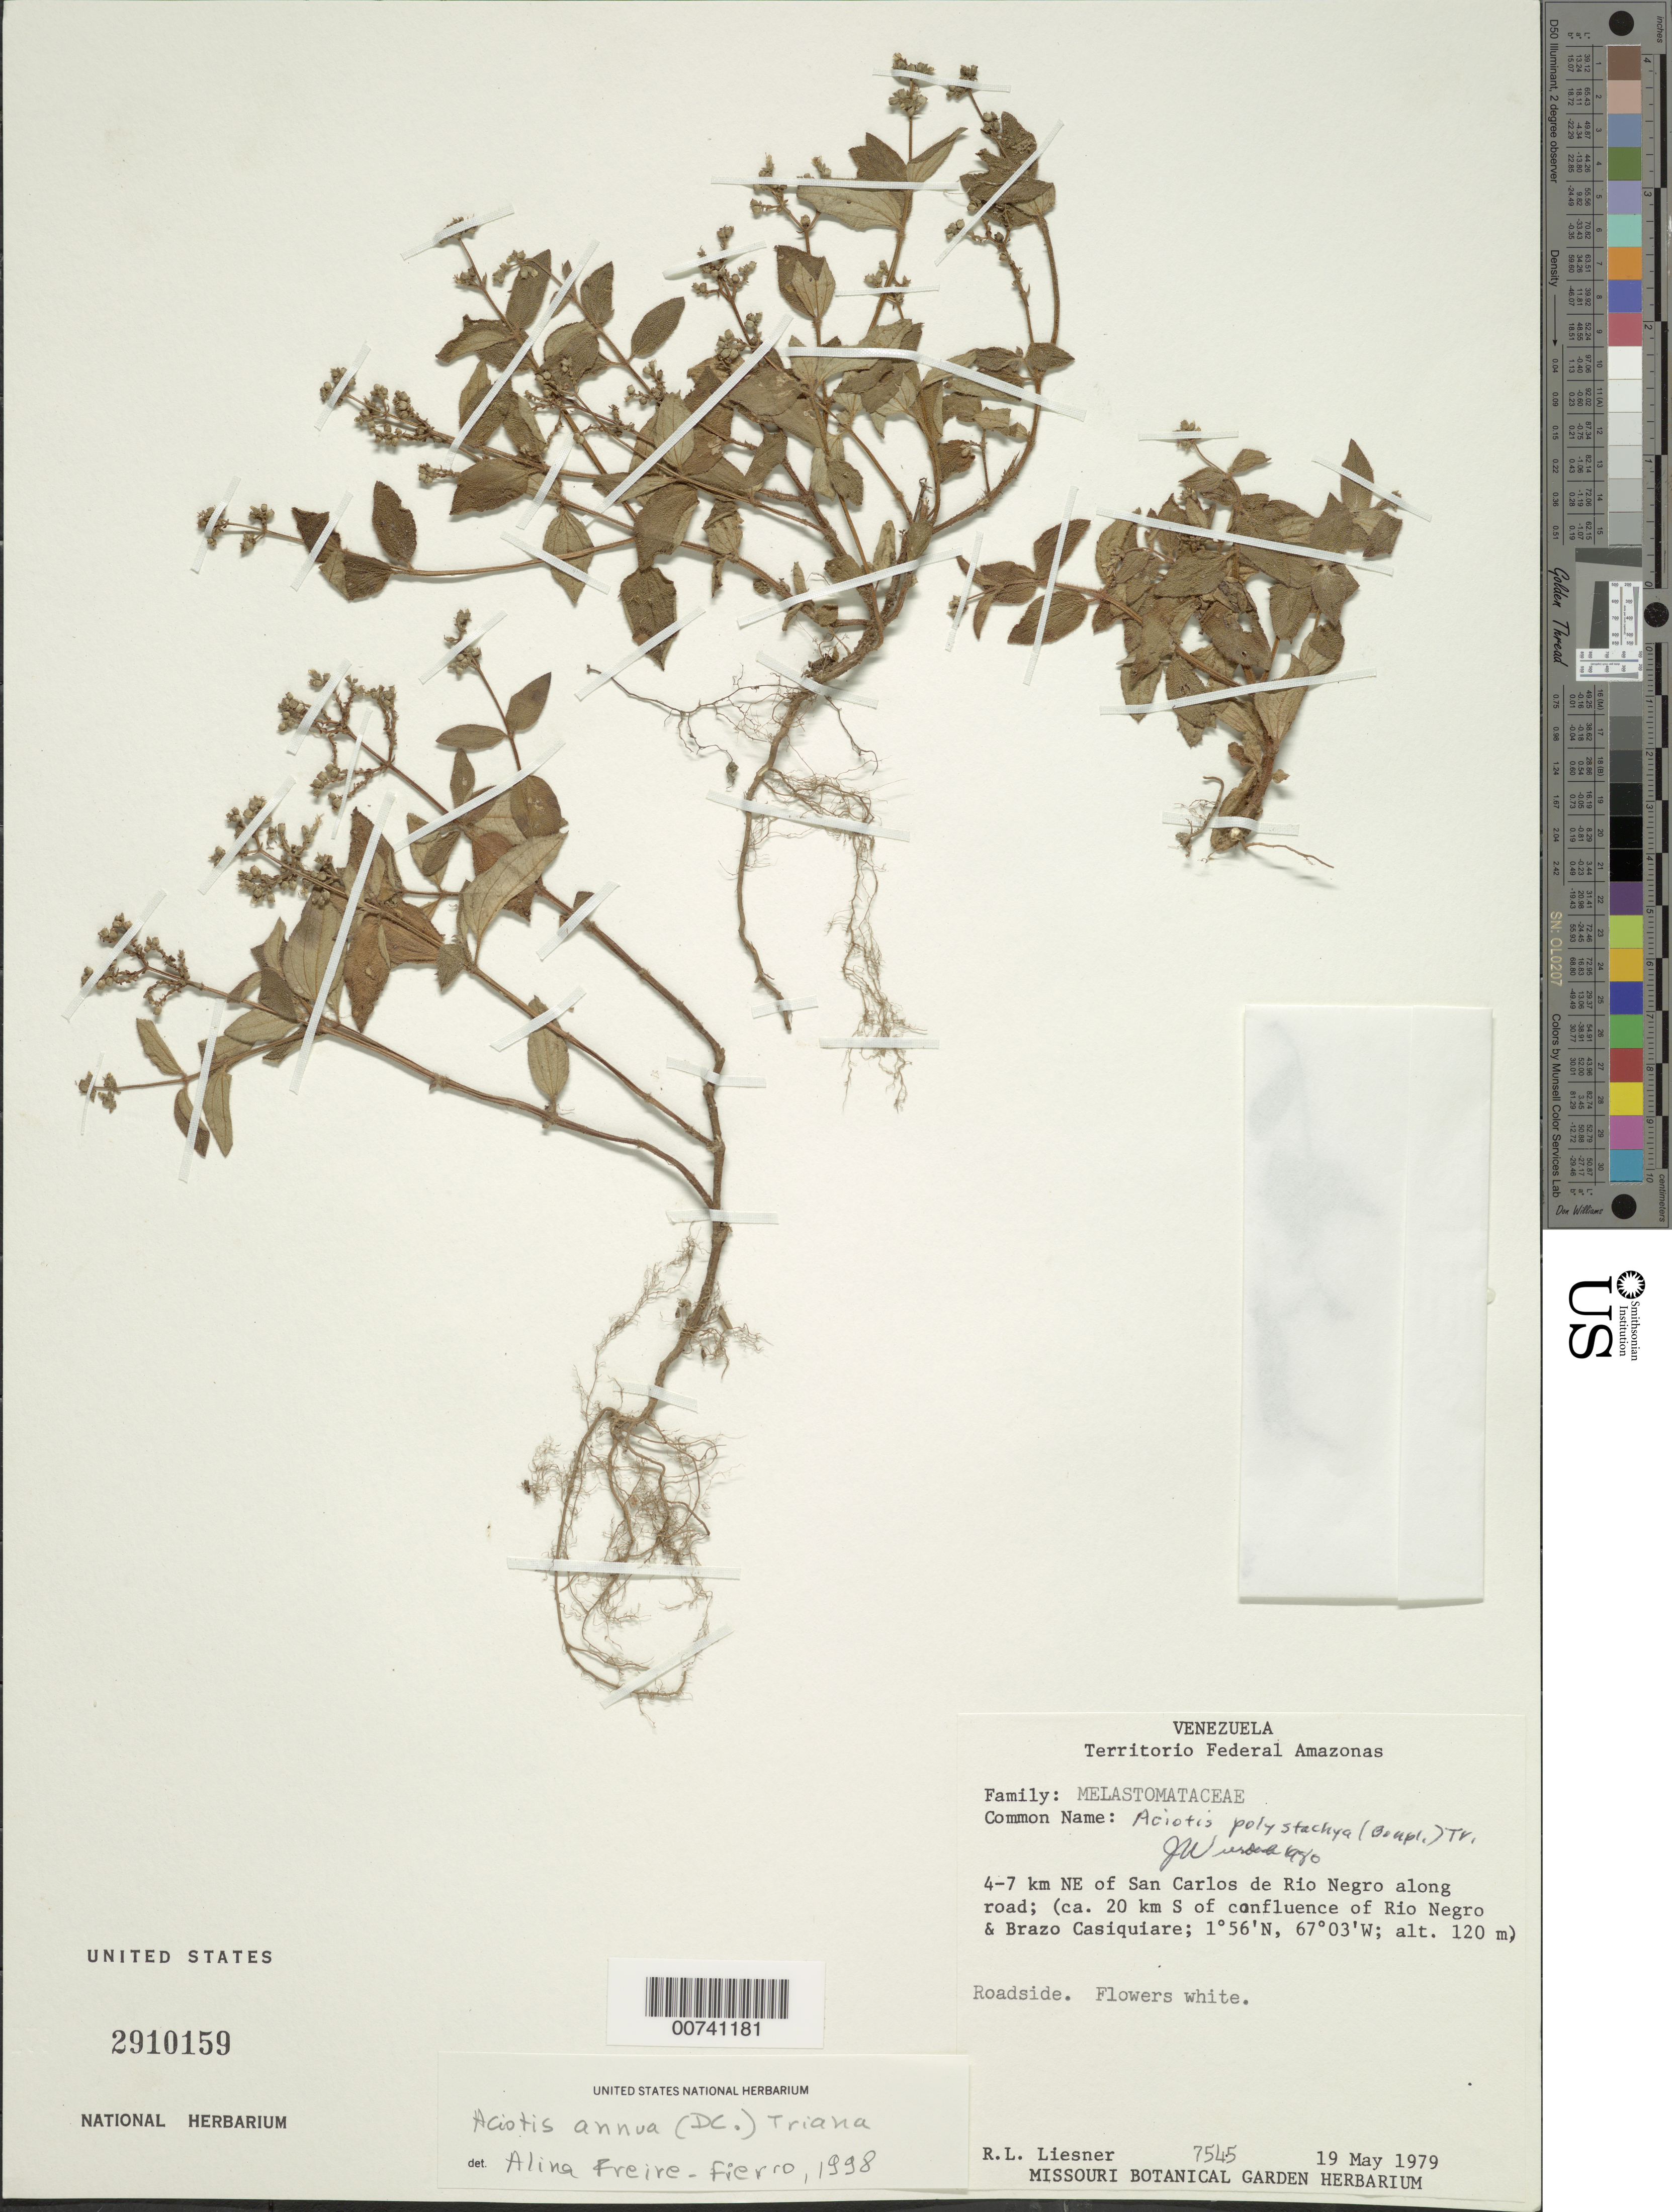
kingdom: Plantae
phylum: Tracheophyta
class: Magnoliopsida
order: Myrtales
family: Melastomataceae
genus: Aciotis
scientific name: Aciotis annua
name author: (Mart. ex DC.) Triana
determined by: Freire-Fierro, A.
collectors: R. L. Liesner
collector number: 7545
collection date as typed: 19-May-79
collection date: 1979-05-19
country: Venezuela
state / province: Amazonas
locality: San Carlos de Río Negro, 4-7 km NE of; 20 km S of confl of Río Negro & Brazo Casiquiare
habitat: Roadside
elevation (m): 120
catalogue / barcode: US 2910159